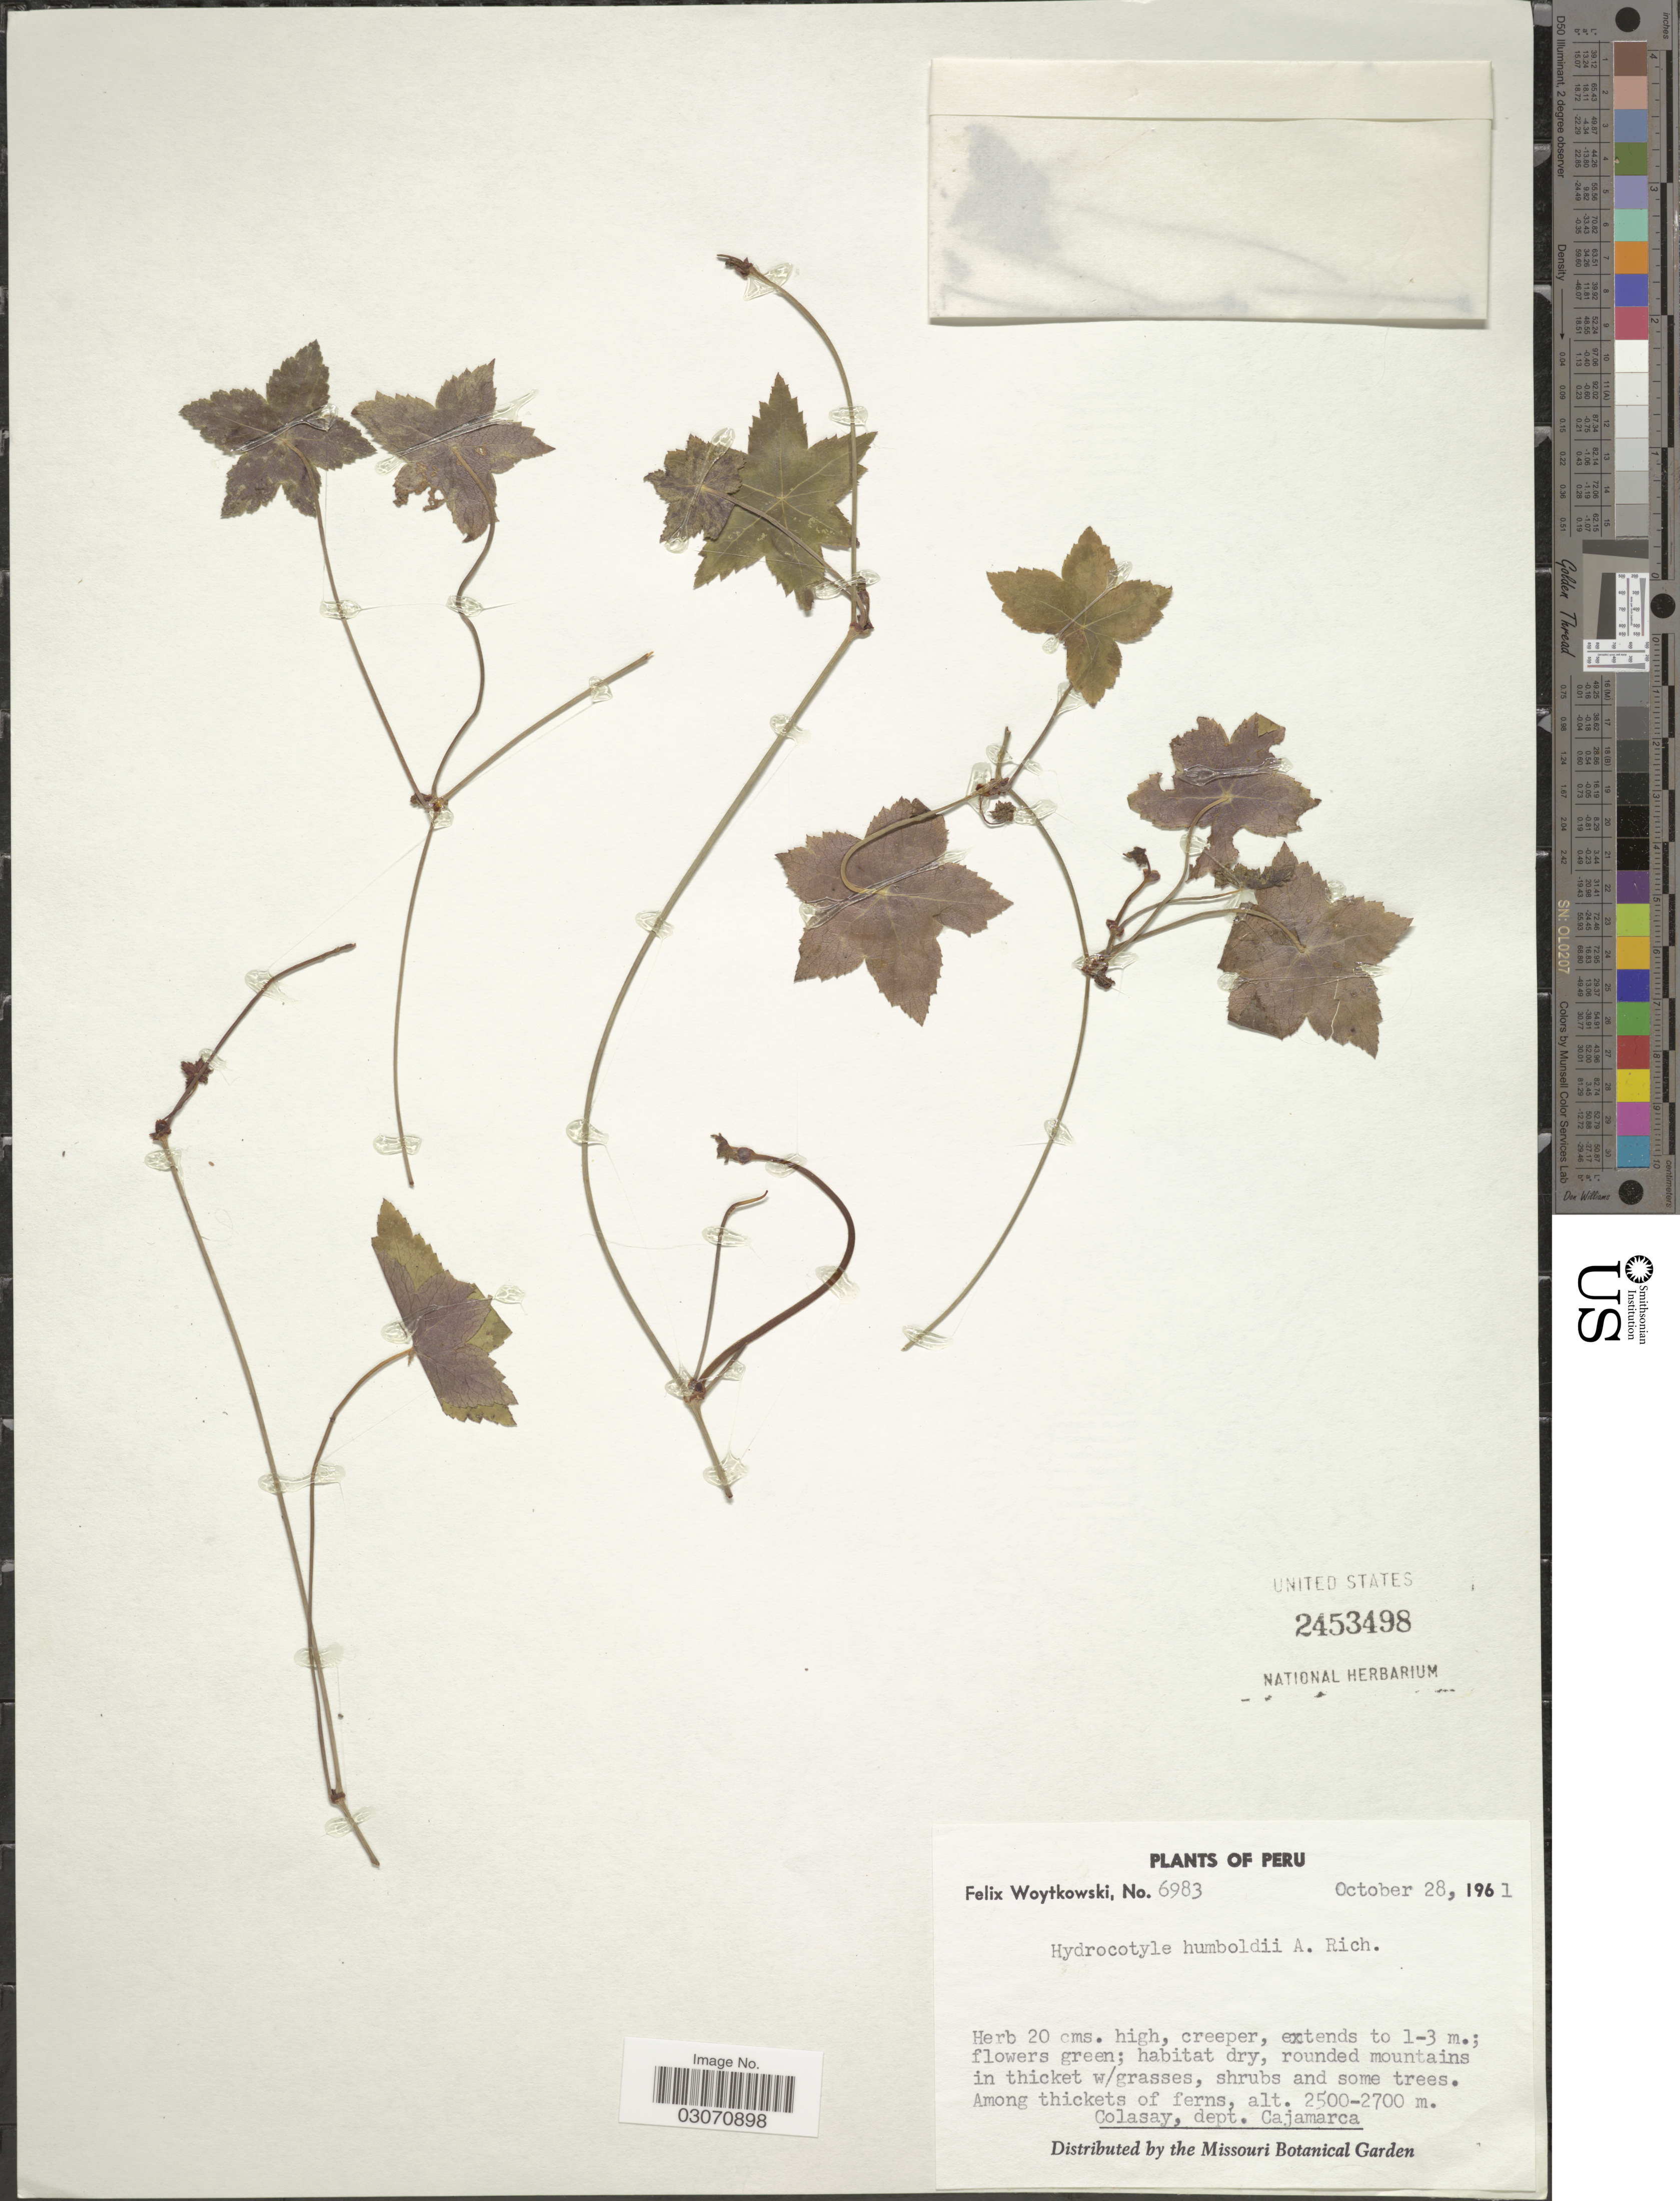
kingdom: Plantae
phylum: Tracheophyta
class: Magnoliopsida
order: Apiales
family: Araliaceae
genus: Hydrocotyle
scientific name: Hydrocotyle humboldtii var. humboldtii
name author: A. Rich.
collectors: F. Woytkowski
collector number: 6983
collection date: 1961-10-28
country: Peru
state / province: Cajamarca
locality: Among thickets of ferns, Colasay, dept. Cajamarca.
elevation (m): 2500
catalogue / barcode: US 2453498